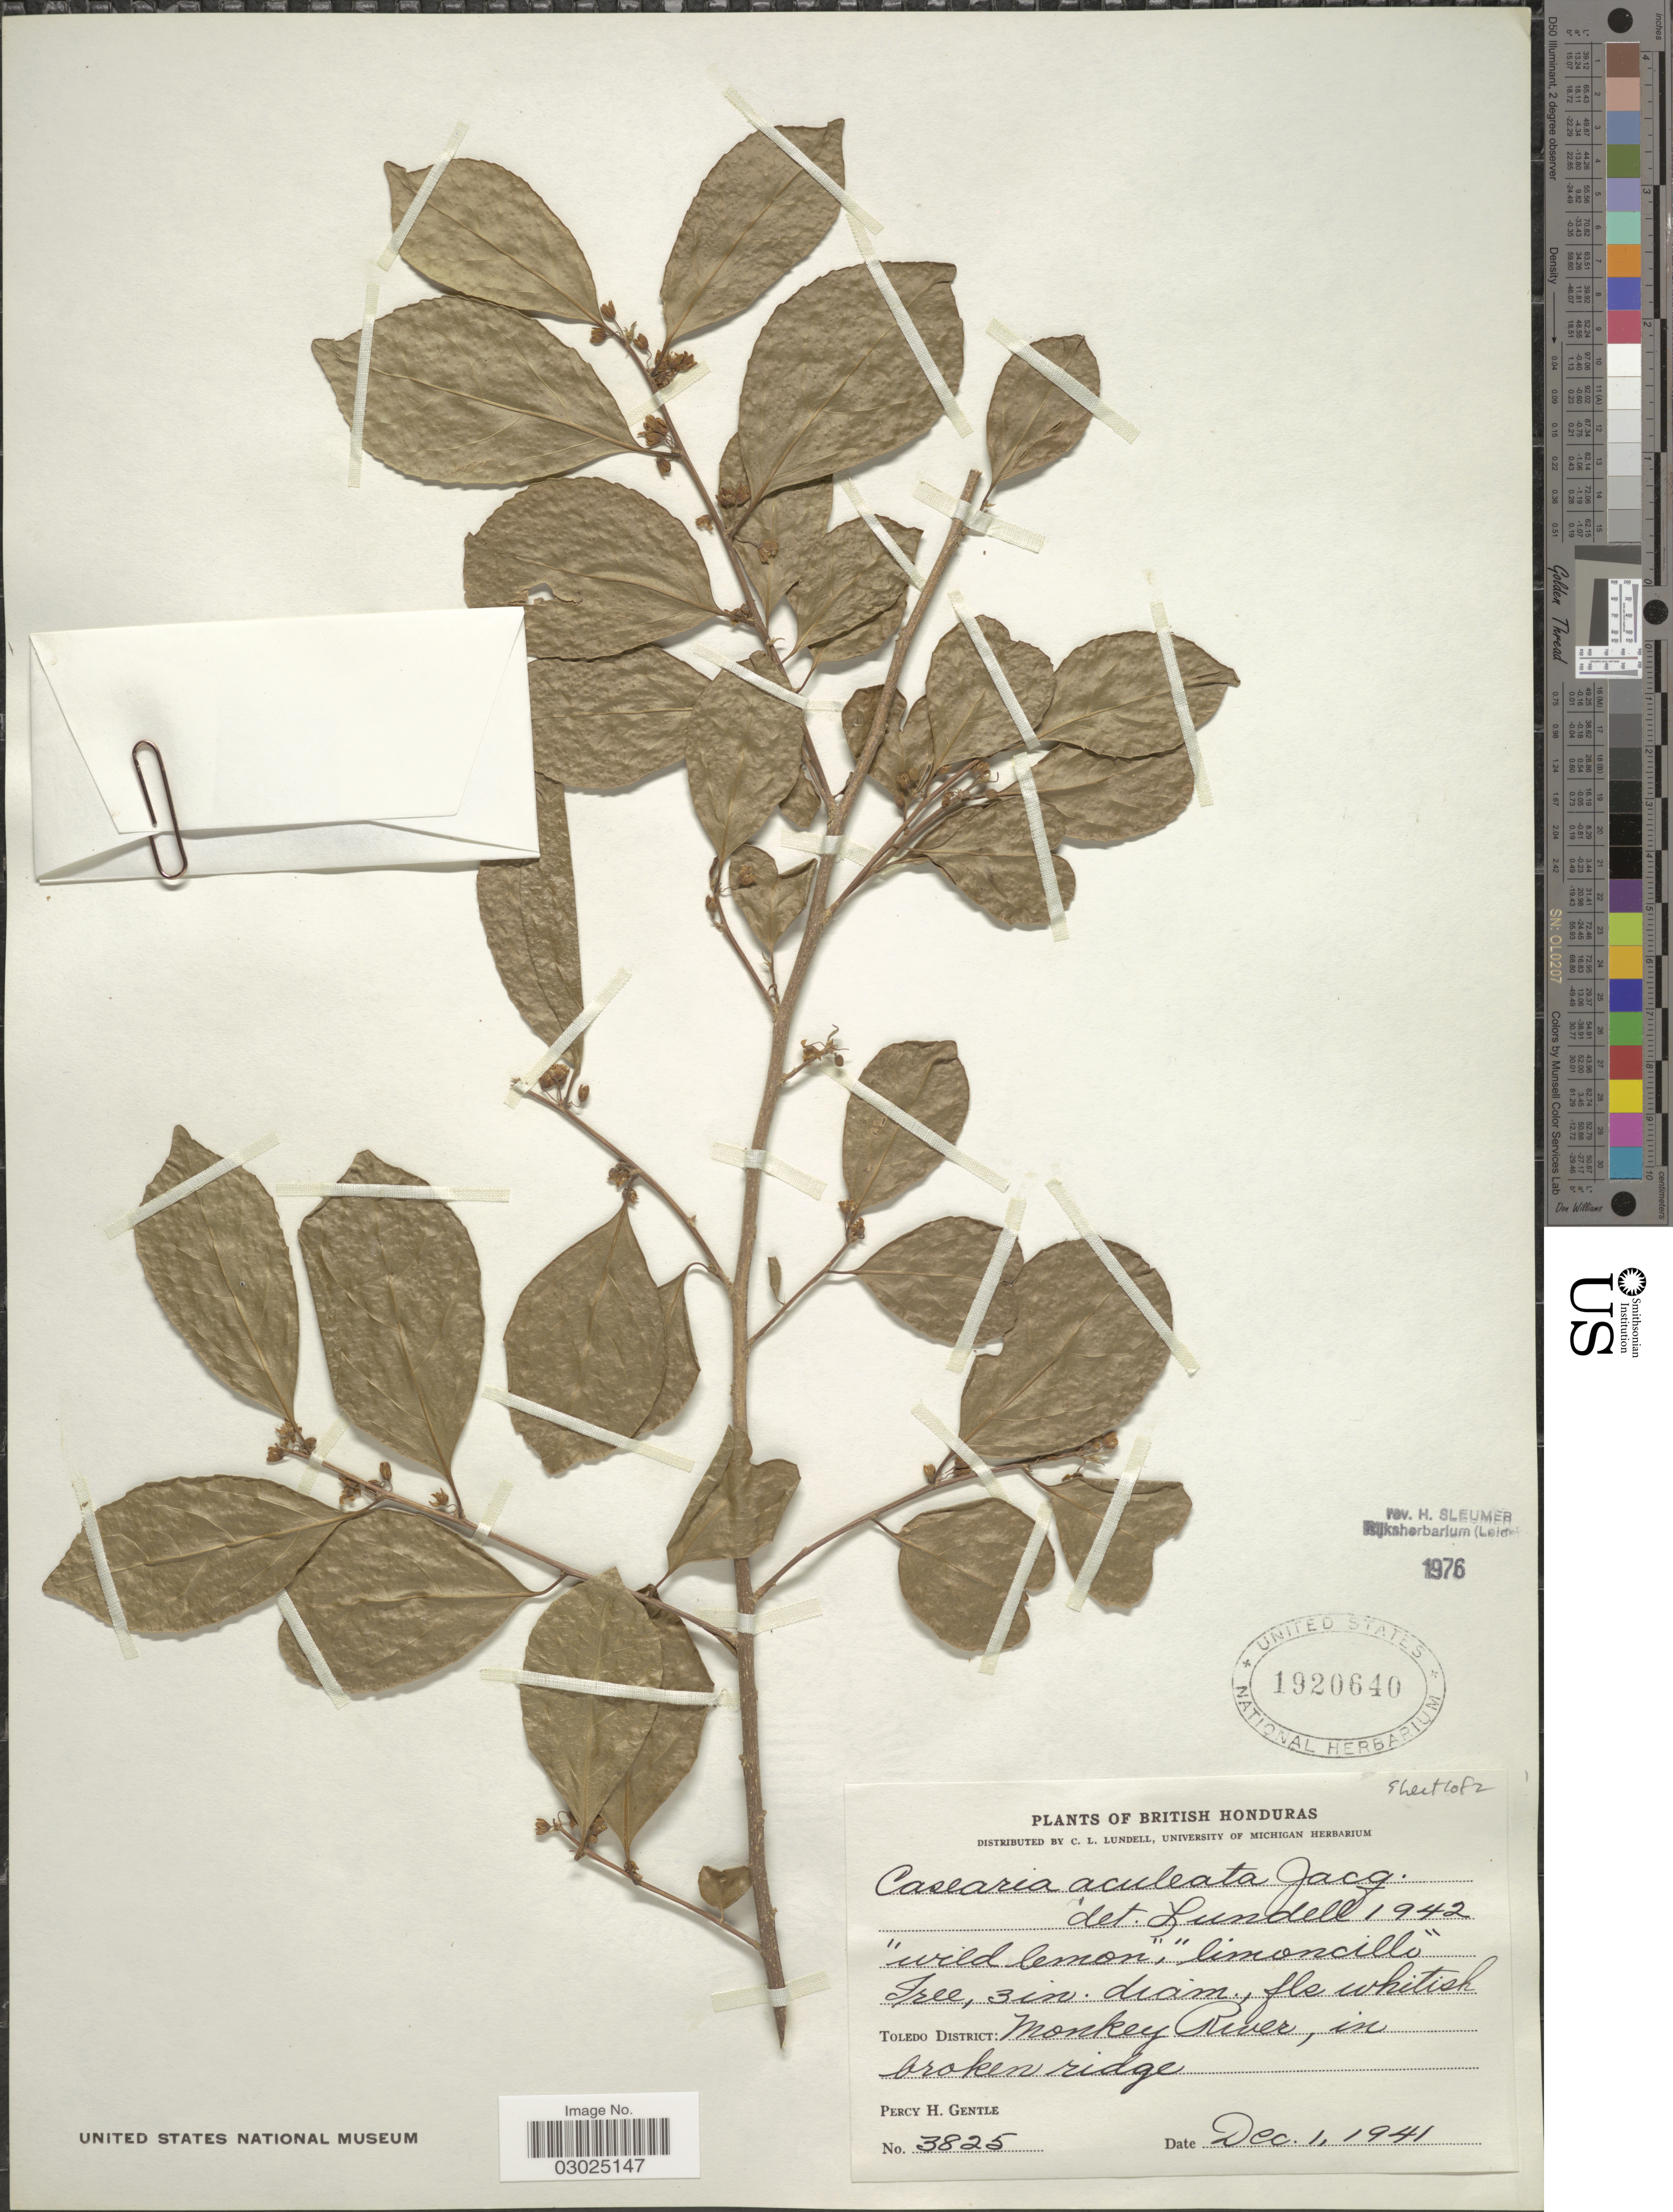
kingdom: Plantae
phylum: Tracheophyta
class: Magnoliopsida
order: Malpighiales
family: Salicaceae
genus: Casearia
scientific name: Casearia aculeata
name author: Jacq.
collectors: P. H. Gentle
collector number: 3825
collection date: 1941-12-01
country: Belize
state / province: Toledo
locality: British Honduras. Toledo District: Monkey River, in broken ridge.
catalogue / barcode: US 1920640